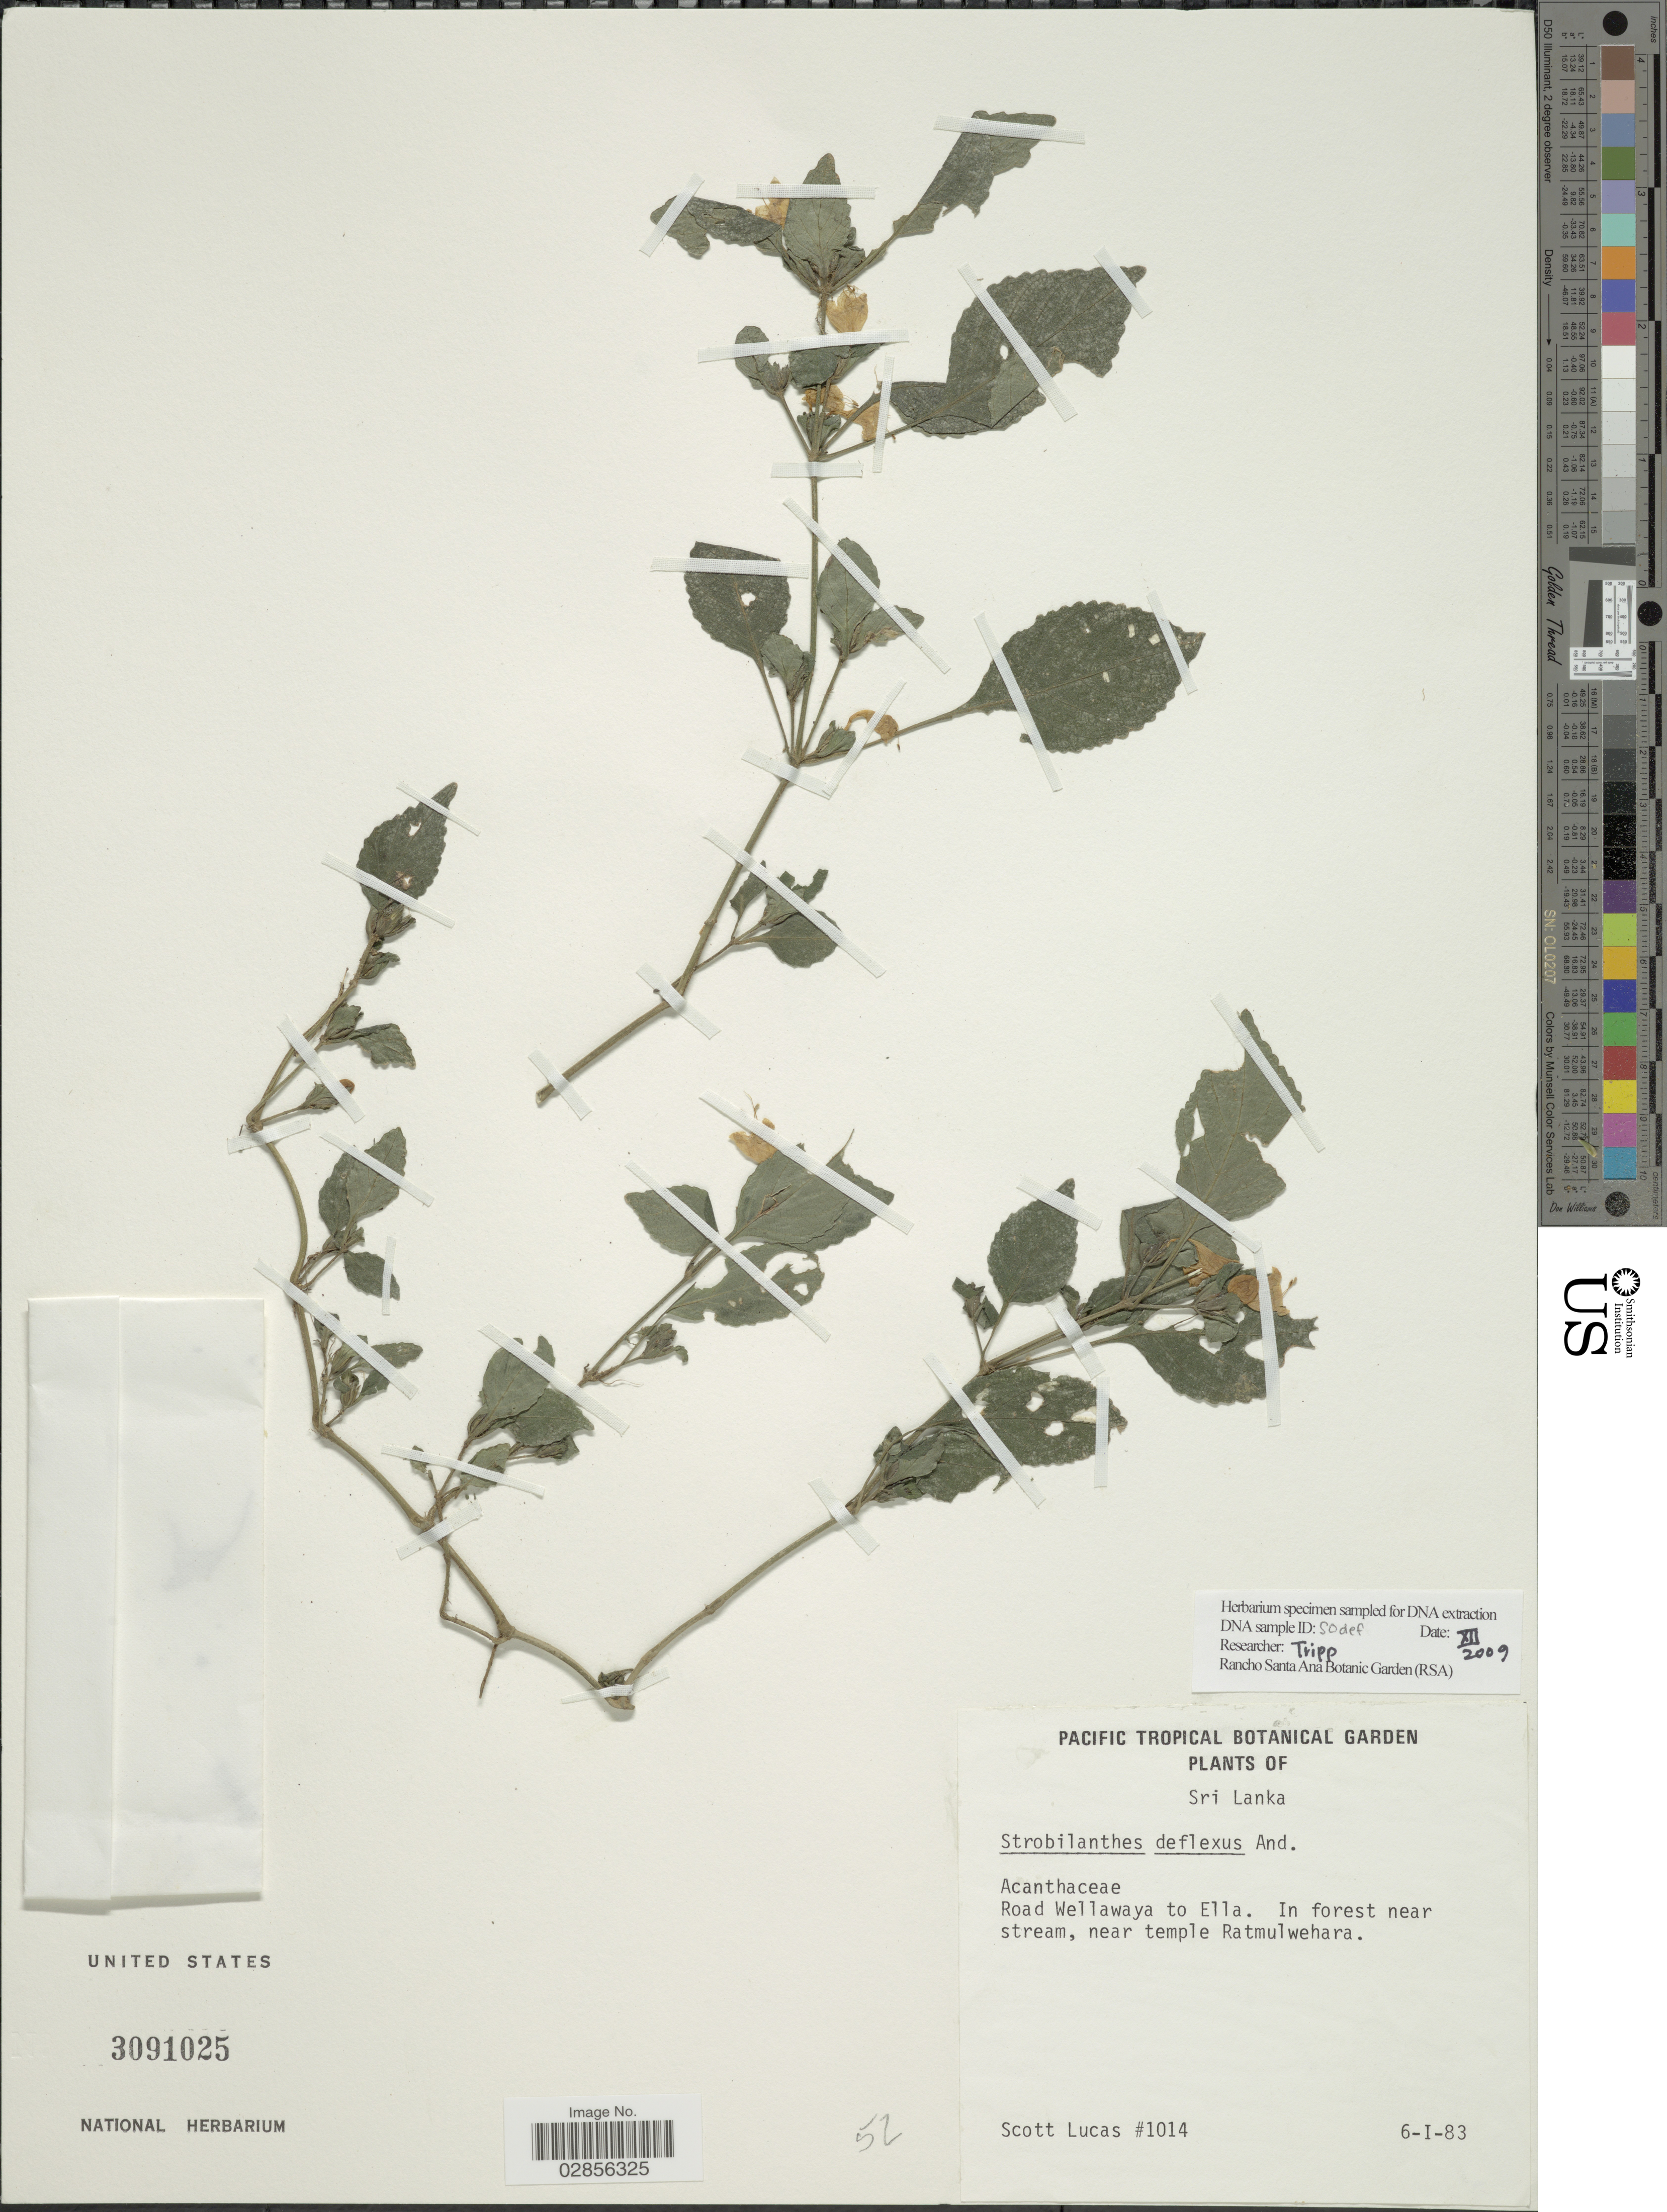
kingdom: Plantae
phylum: Tracheophyta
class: Magnoliopsida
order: Lamiales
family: Acanthaceae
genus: Strobilanthes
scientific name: Strobilanthes deflexus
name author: T. Anderson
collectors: S. Lucas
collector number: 1014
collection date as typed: Transcribed d/m/y: 6/1/83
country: Sri Lanka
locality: Road Wellawaya to Ella. In forest near stream, near temple Ratmulwehara.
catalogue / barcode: US 3091025